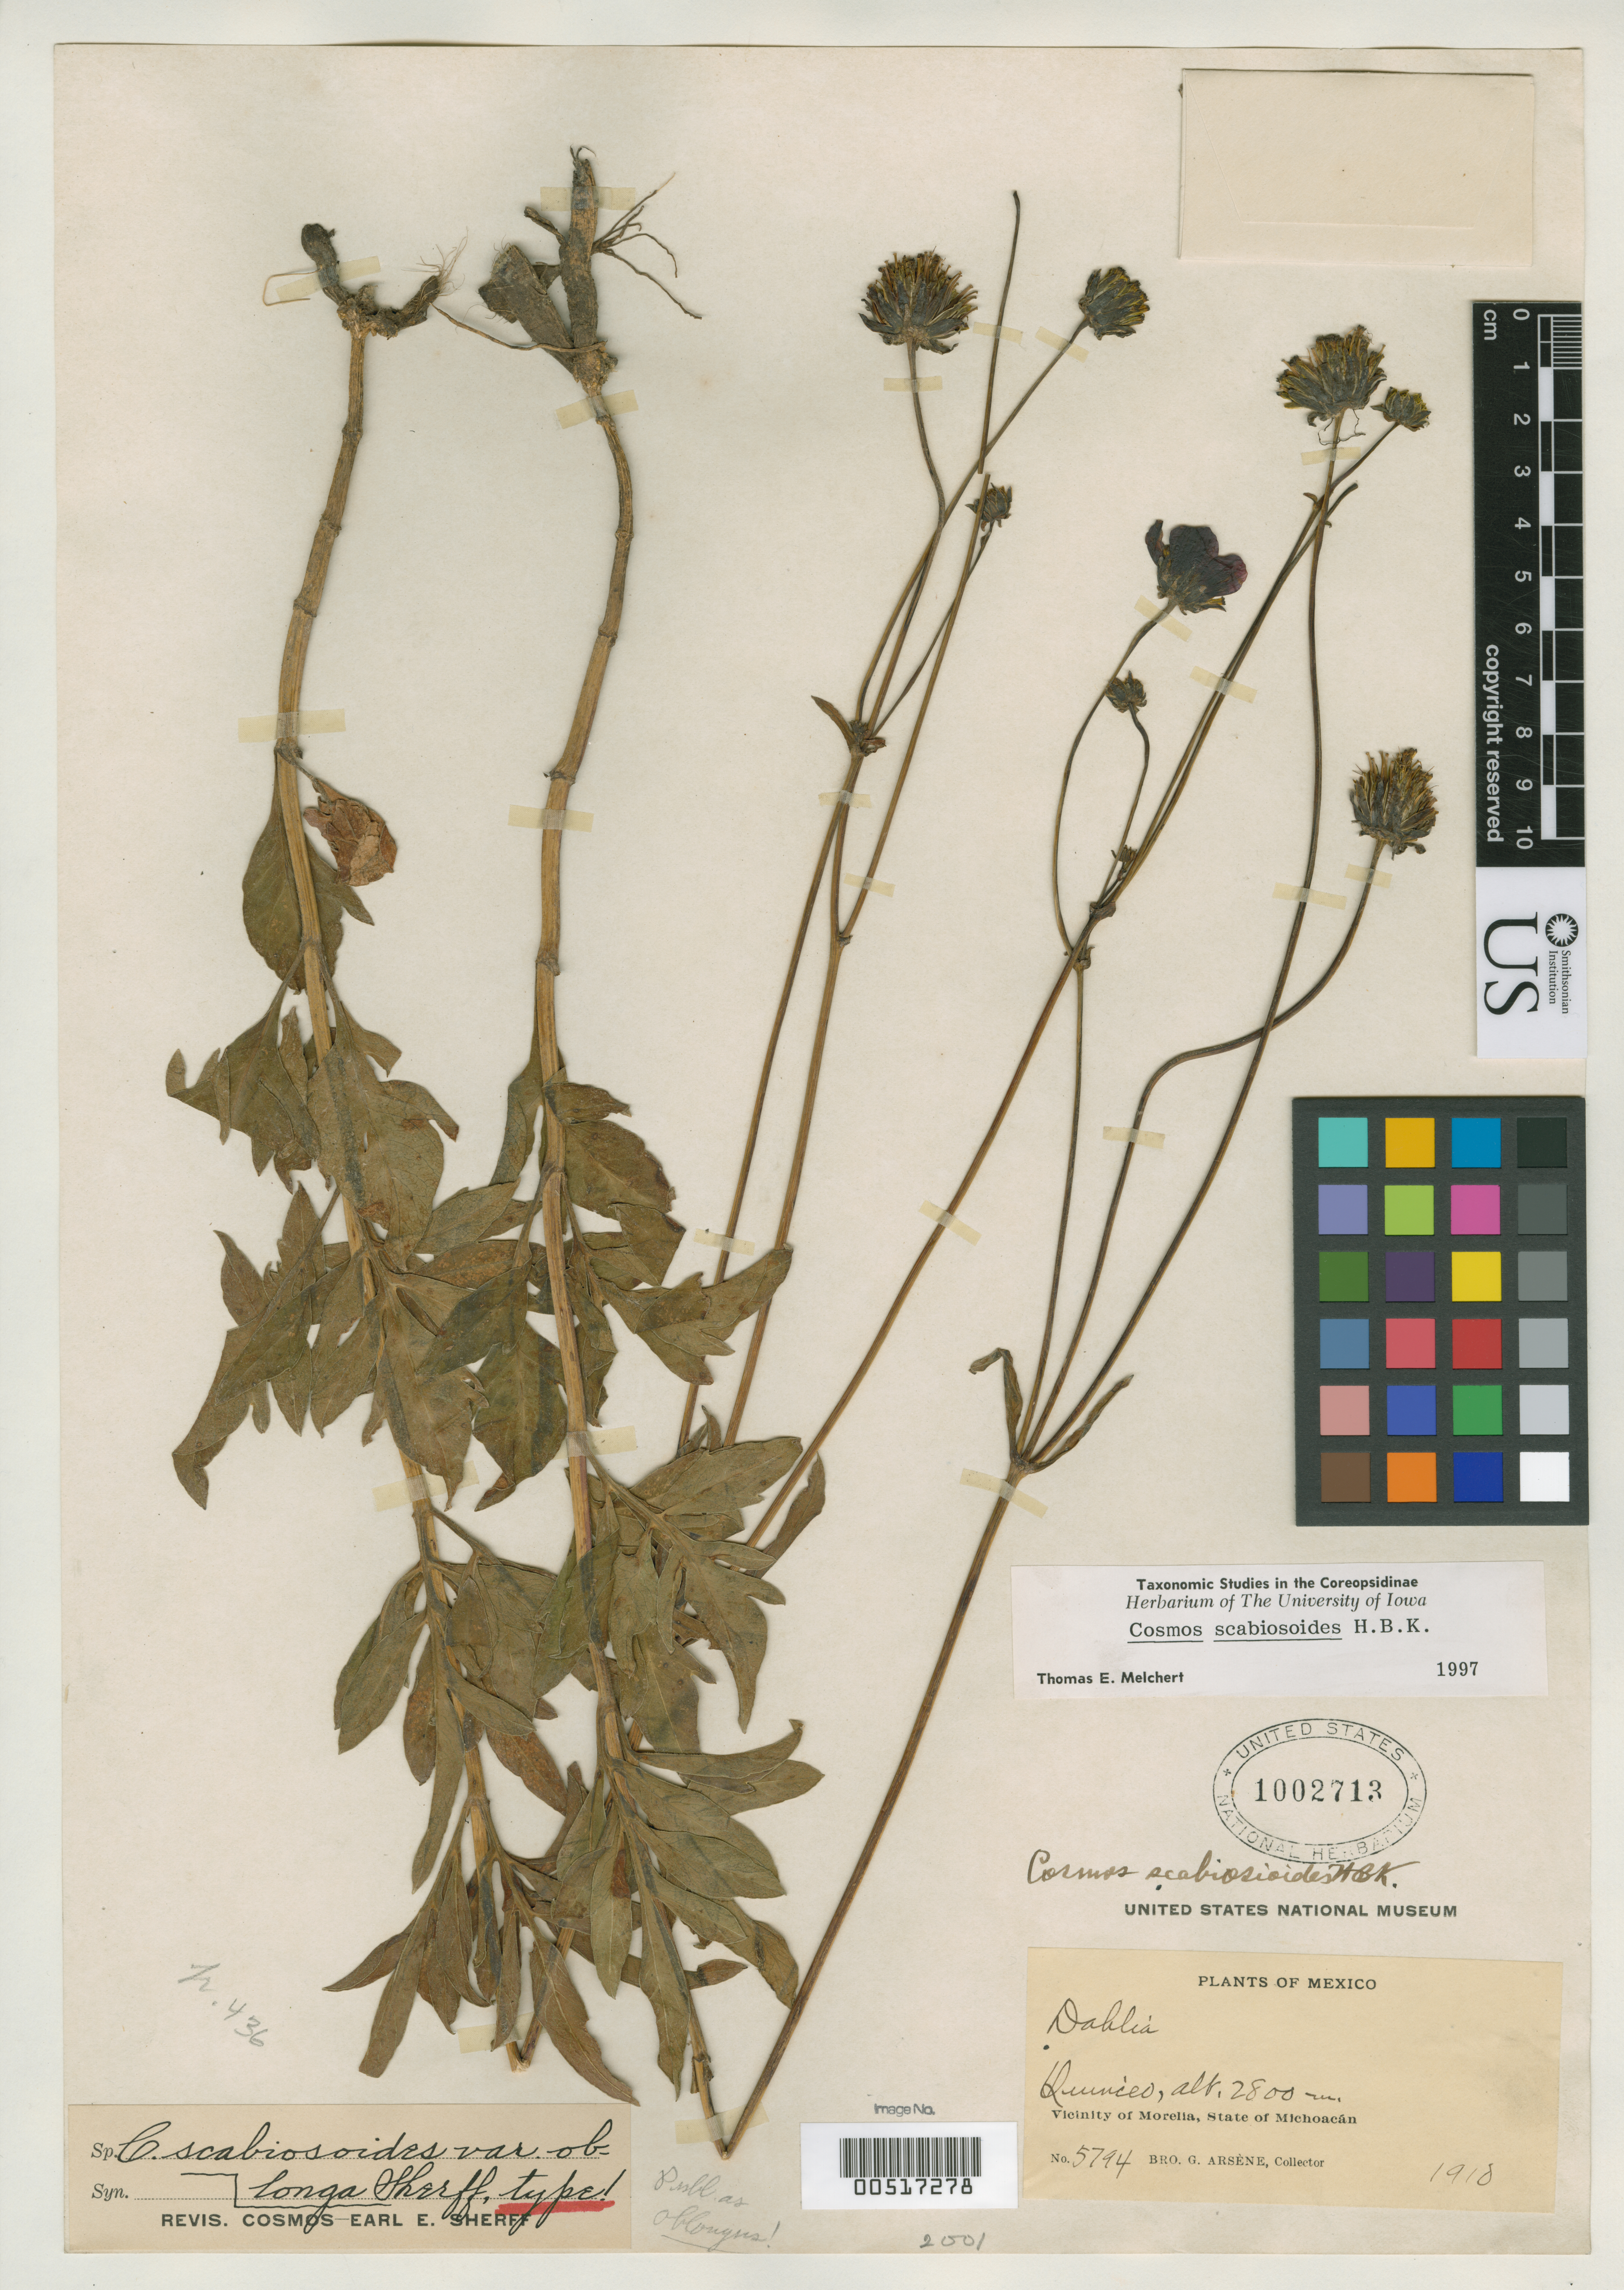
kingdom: Plantae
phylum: Tracheophyta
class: Magnoliopsida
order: Asterales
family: Asteraceae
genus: Cosmos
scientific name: Cosmos scabiosoides var. oblongus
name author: Sherff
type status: Holotype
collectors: Bro. G. Arsène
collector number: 5794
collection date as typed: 1910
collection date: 1910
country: Mexico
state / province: Michoacán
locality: Quinceo, vicinity of Morelia.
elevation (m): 2800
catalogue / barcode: US 1002713